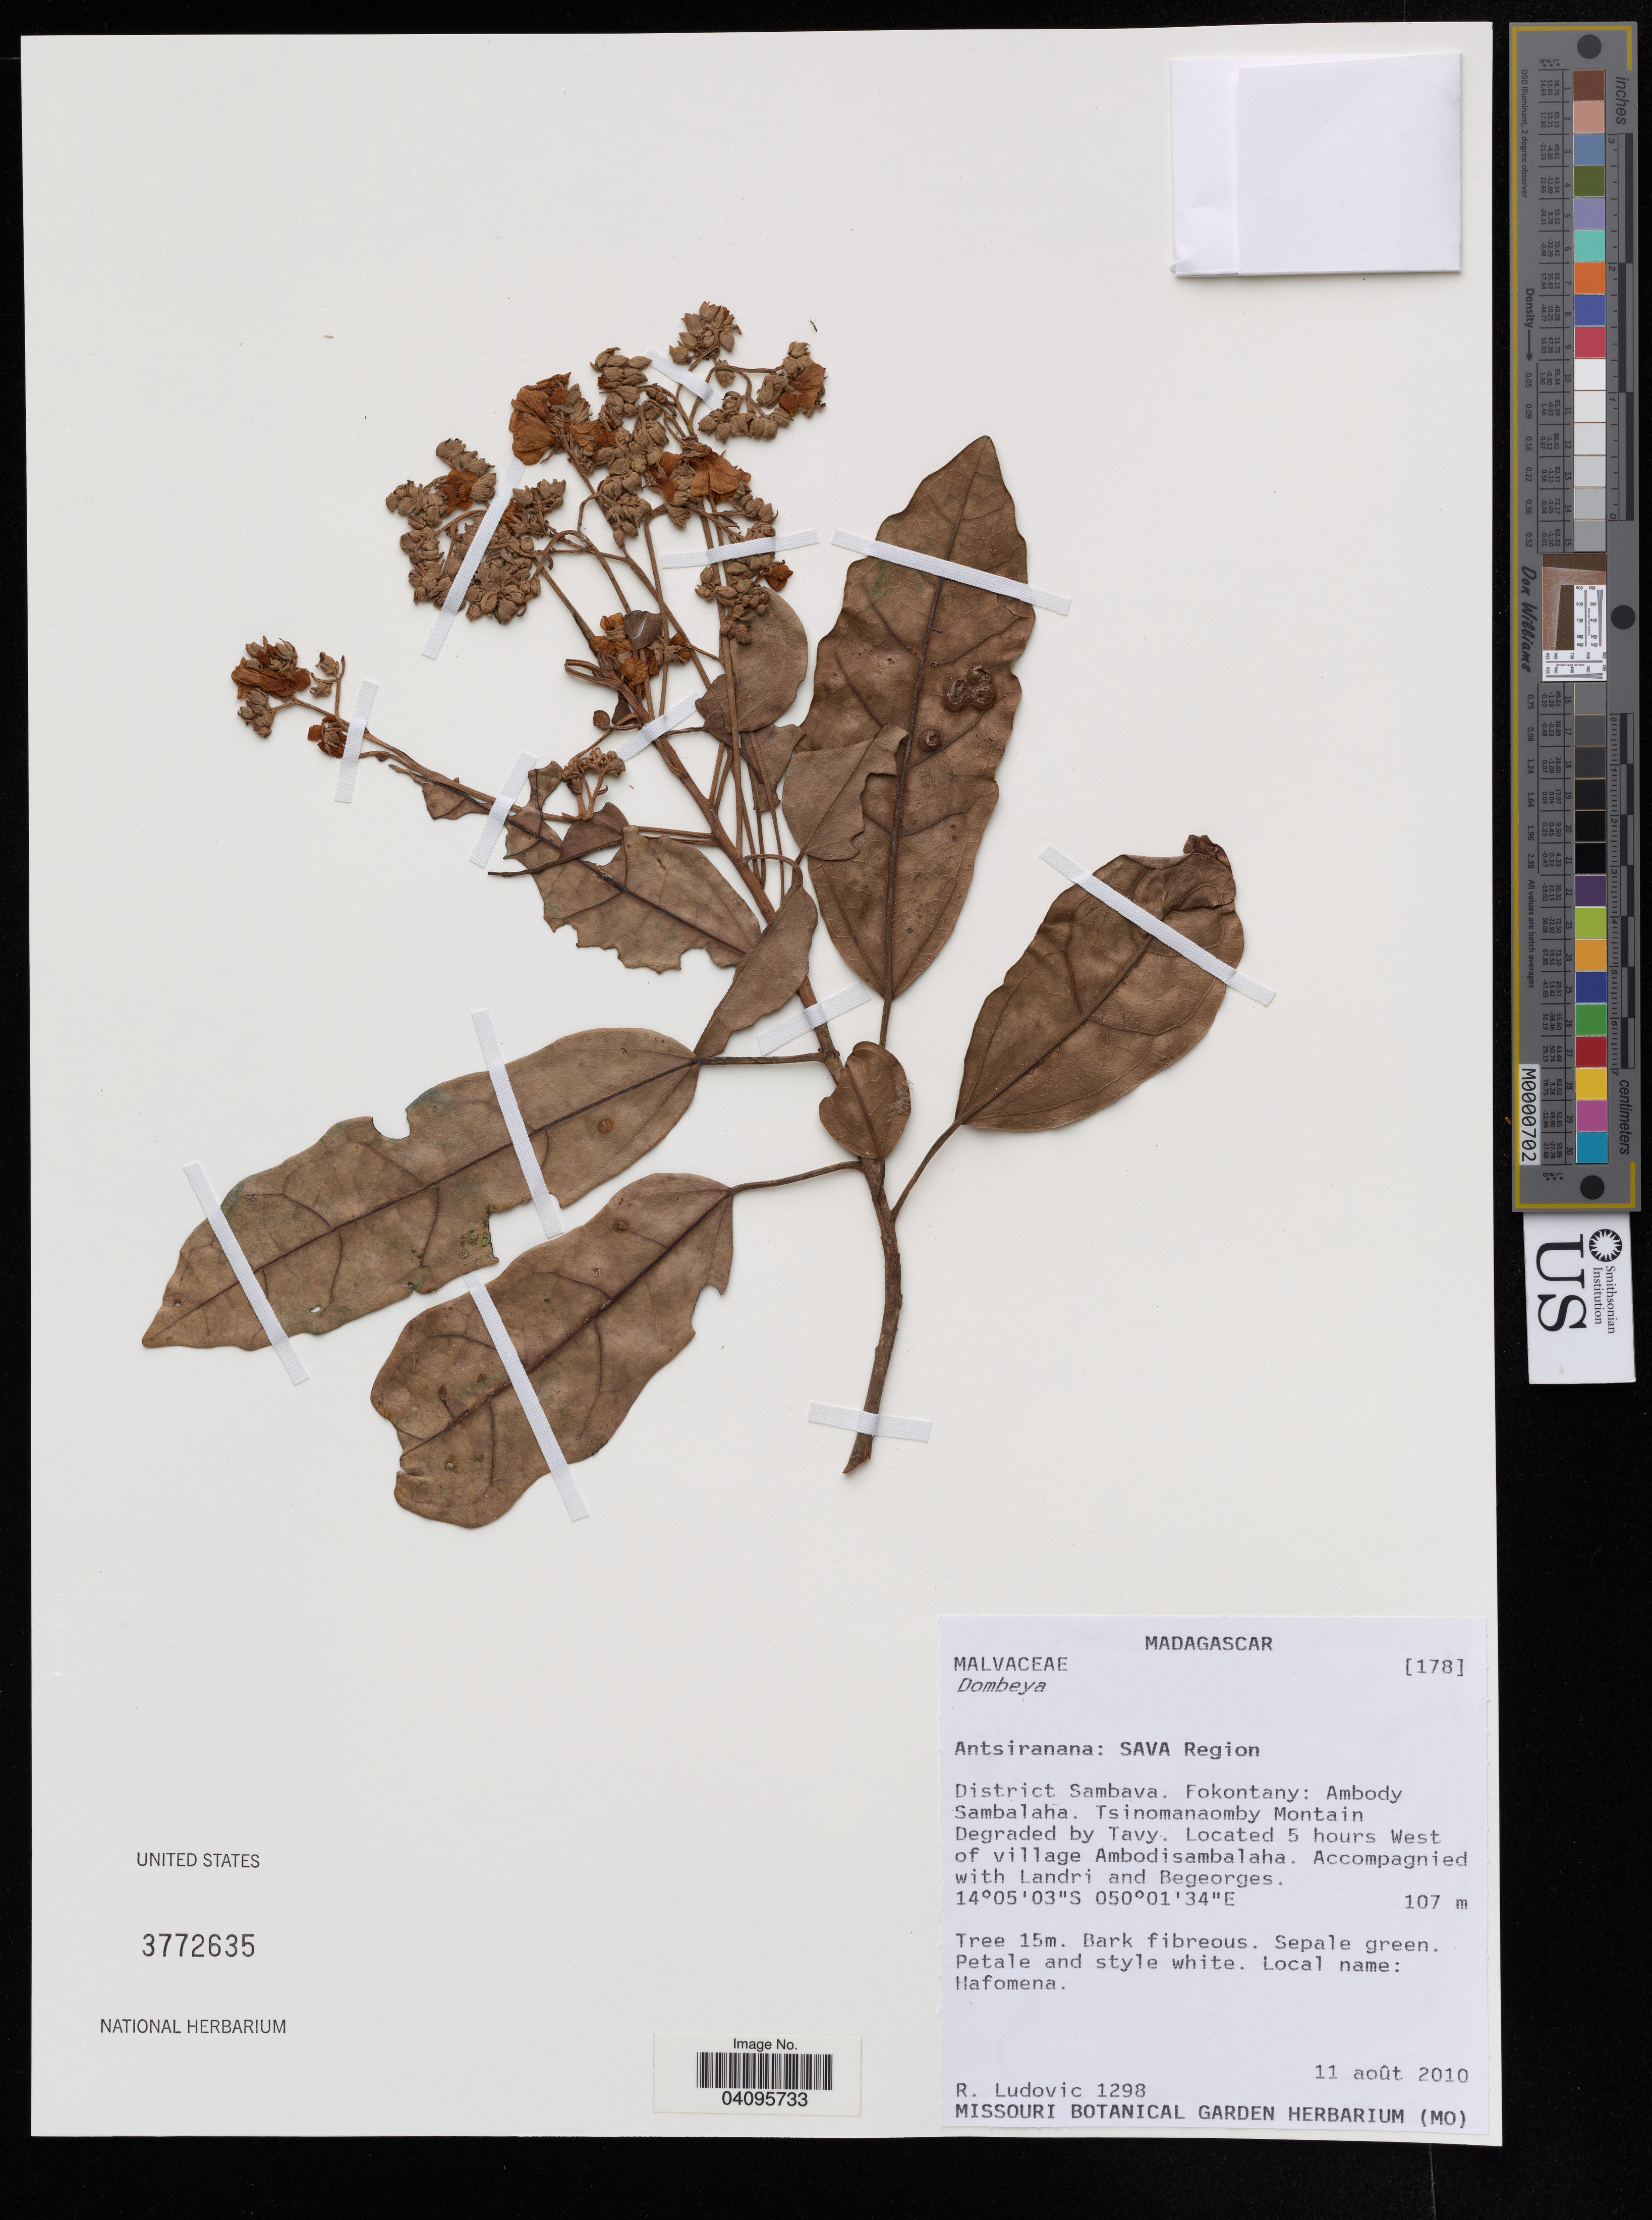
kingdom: Plantae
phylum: Tracheophyta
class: Magnoliopsida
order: Malvales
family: Malvaceae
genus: Dombeya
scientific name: Dombeya sp.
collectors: R. Ludovic & B. Ralaijaona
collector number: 1298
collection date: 2010-10-11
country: Madagascar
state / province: Sava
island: Madagascar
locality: District Sambava. Fokontany: Ambody Sambalaha. Tsinomanaomby Montain Degraded by Tavy. 5 hours west of village Ambodisambalaha.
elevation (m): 107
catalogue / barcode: US 3772635